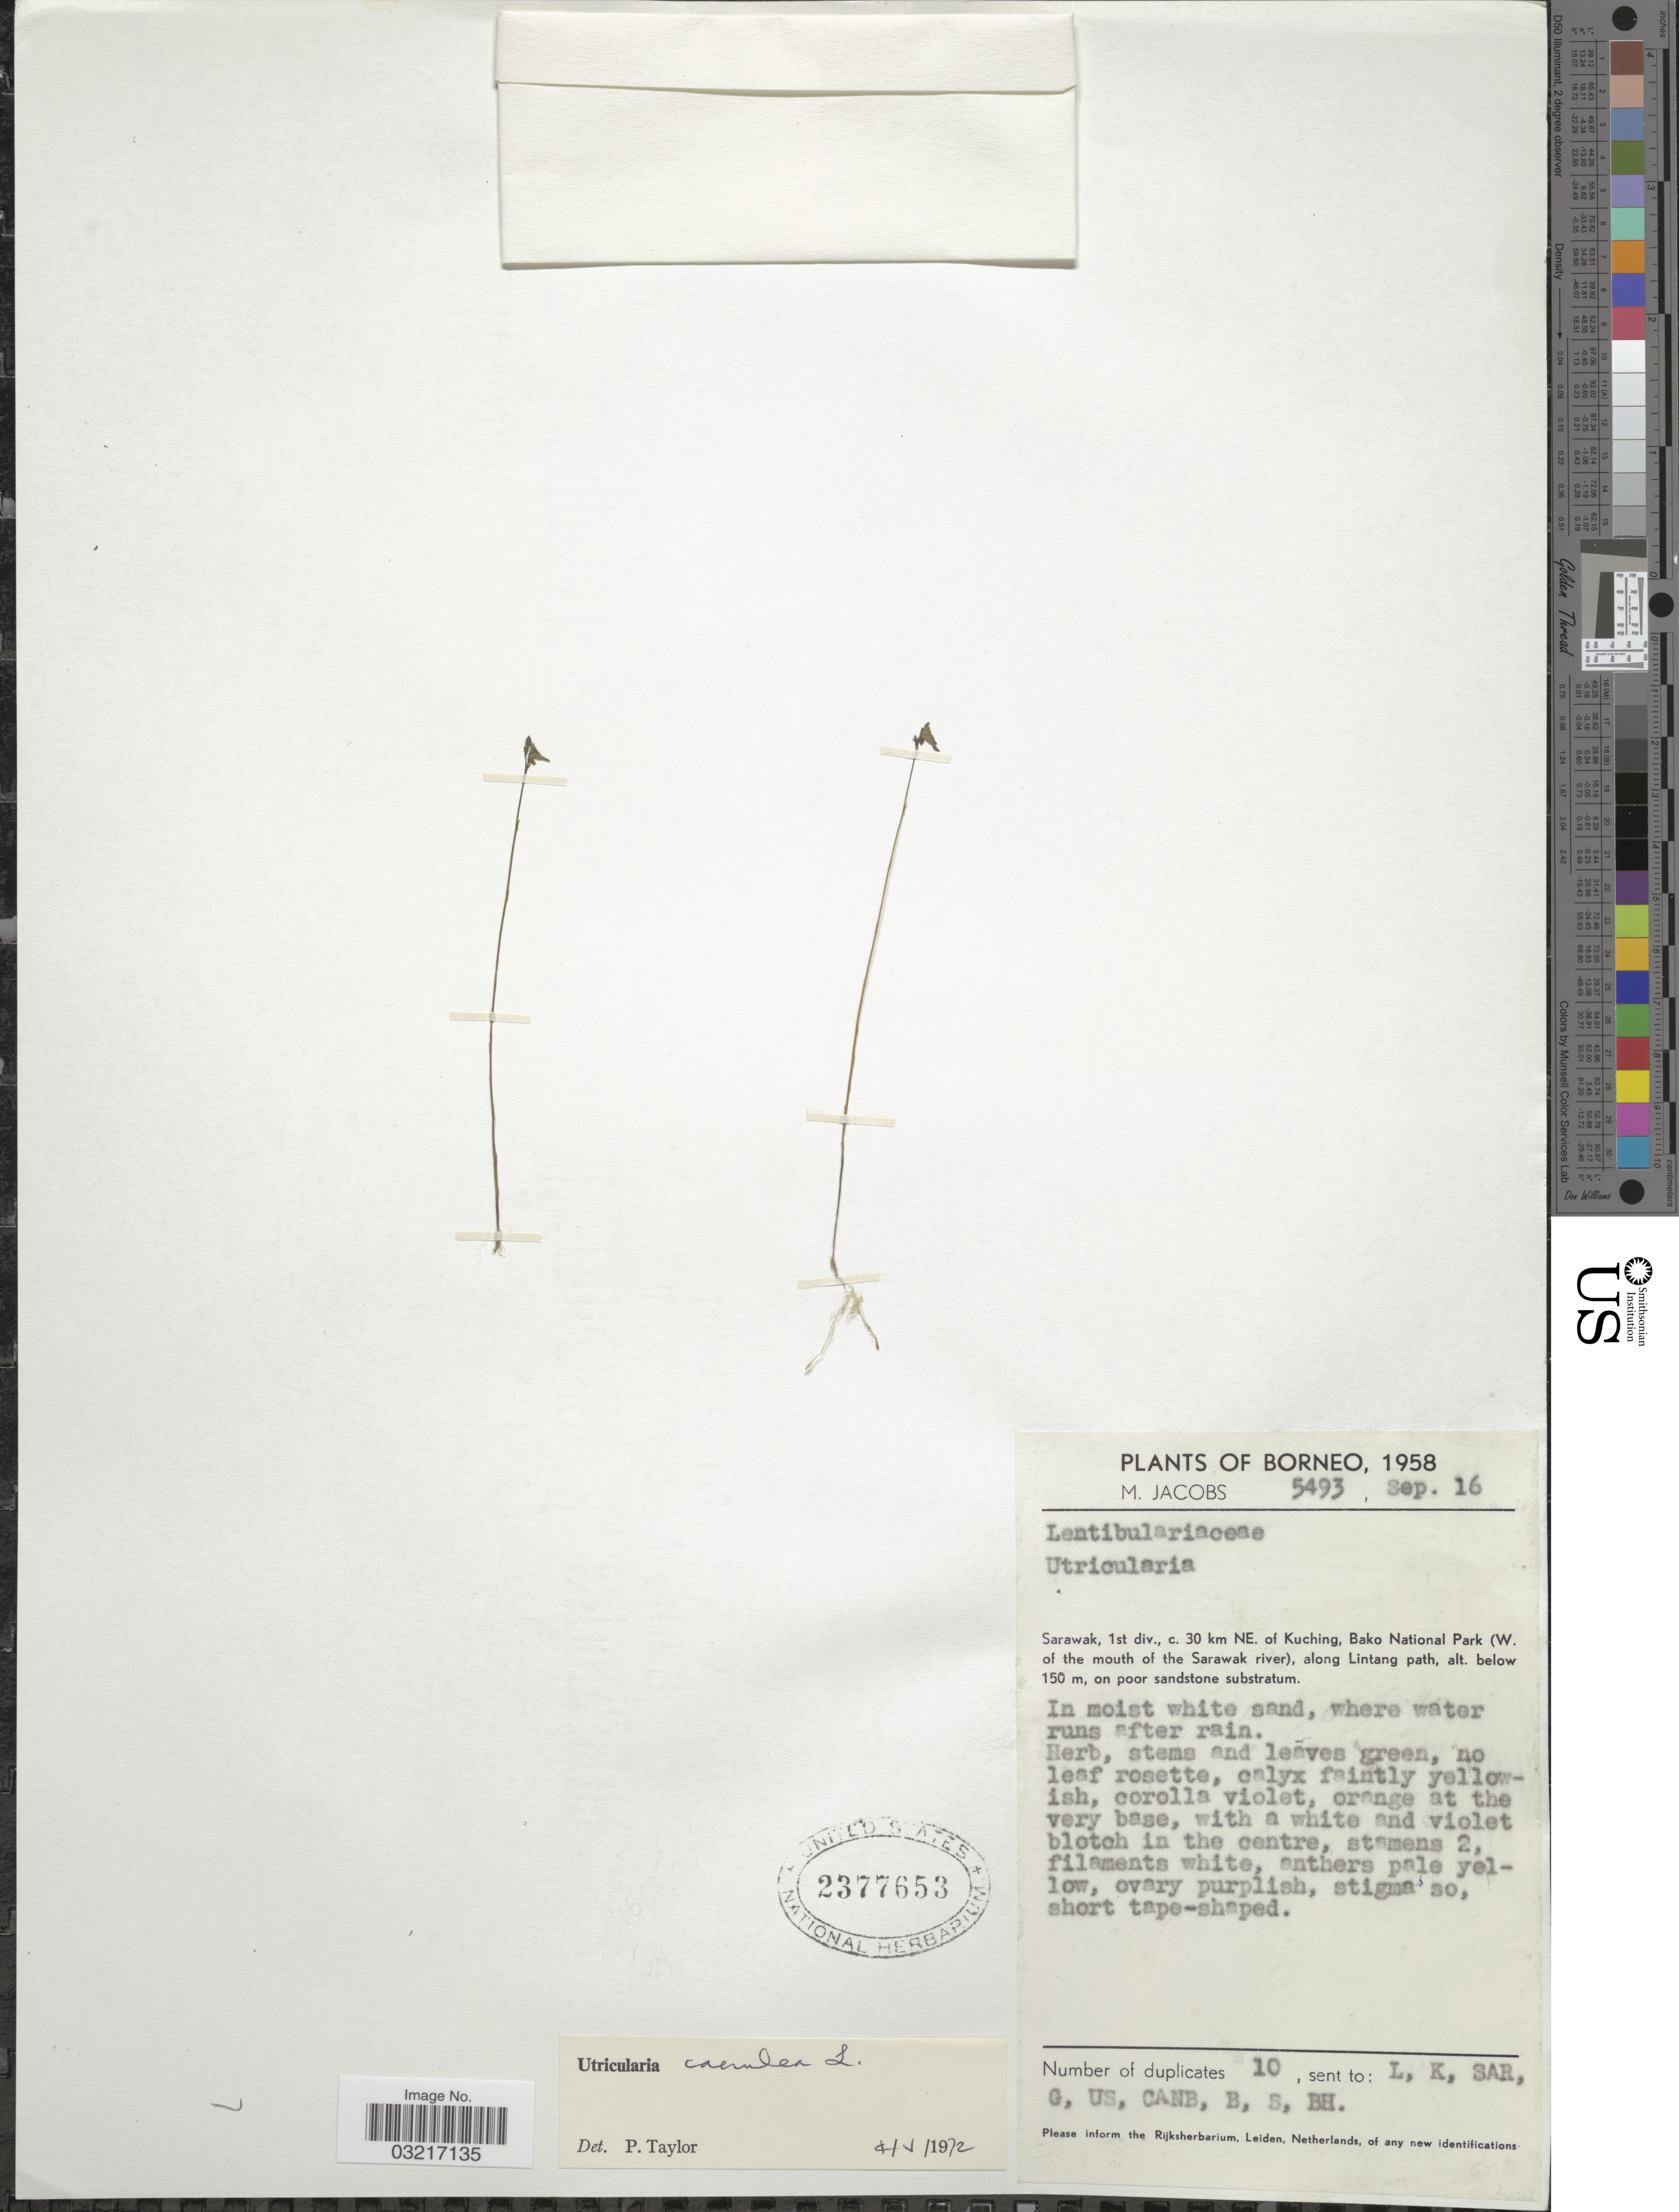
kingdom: Plantae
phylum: Tracheophyta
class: Magnoliopsida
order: Lamiales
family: Lentibulariaceae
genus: Utricularia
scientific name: Utricularia caerulea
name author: L.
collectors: M. Jacobs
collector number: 5493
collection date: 1958-09-16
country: Malaysia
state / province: Sarawak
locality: Borneo. Sarawak, 1st div., c. 30 km NE. of Kuching, Bako National Park (W. of the mouth of the Sarawak river), along Lintang path.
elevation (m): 150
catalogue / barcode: US 2377653